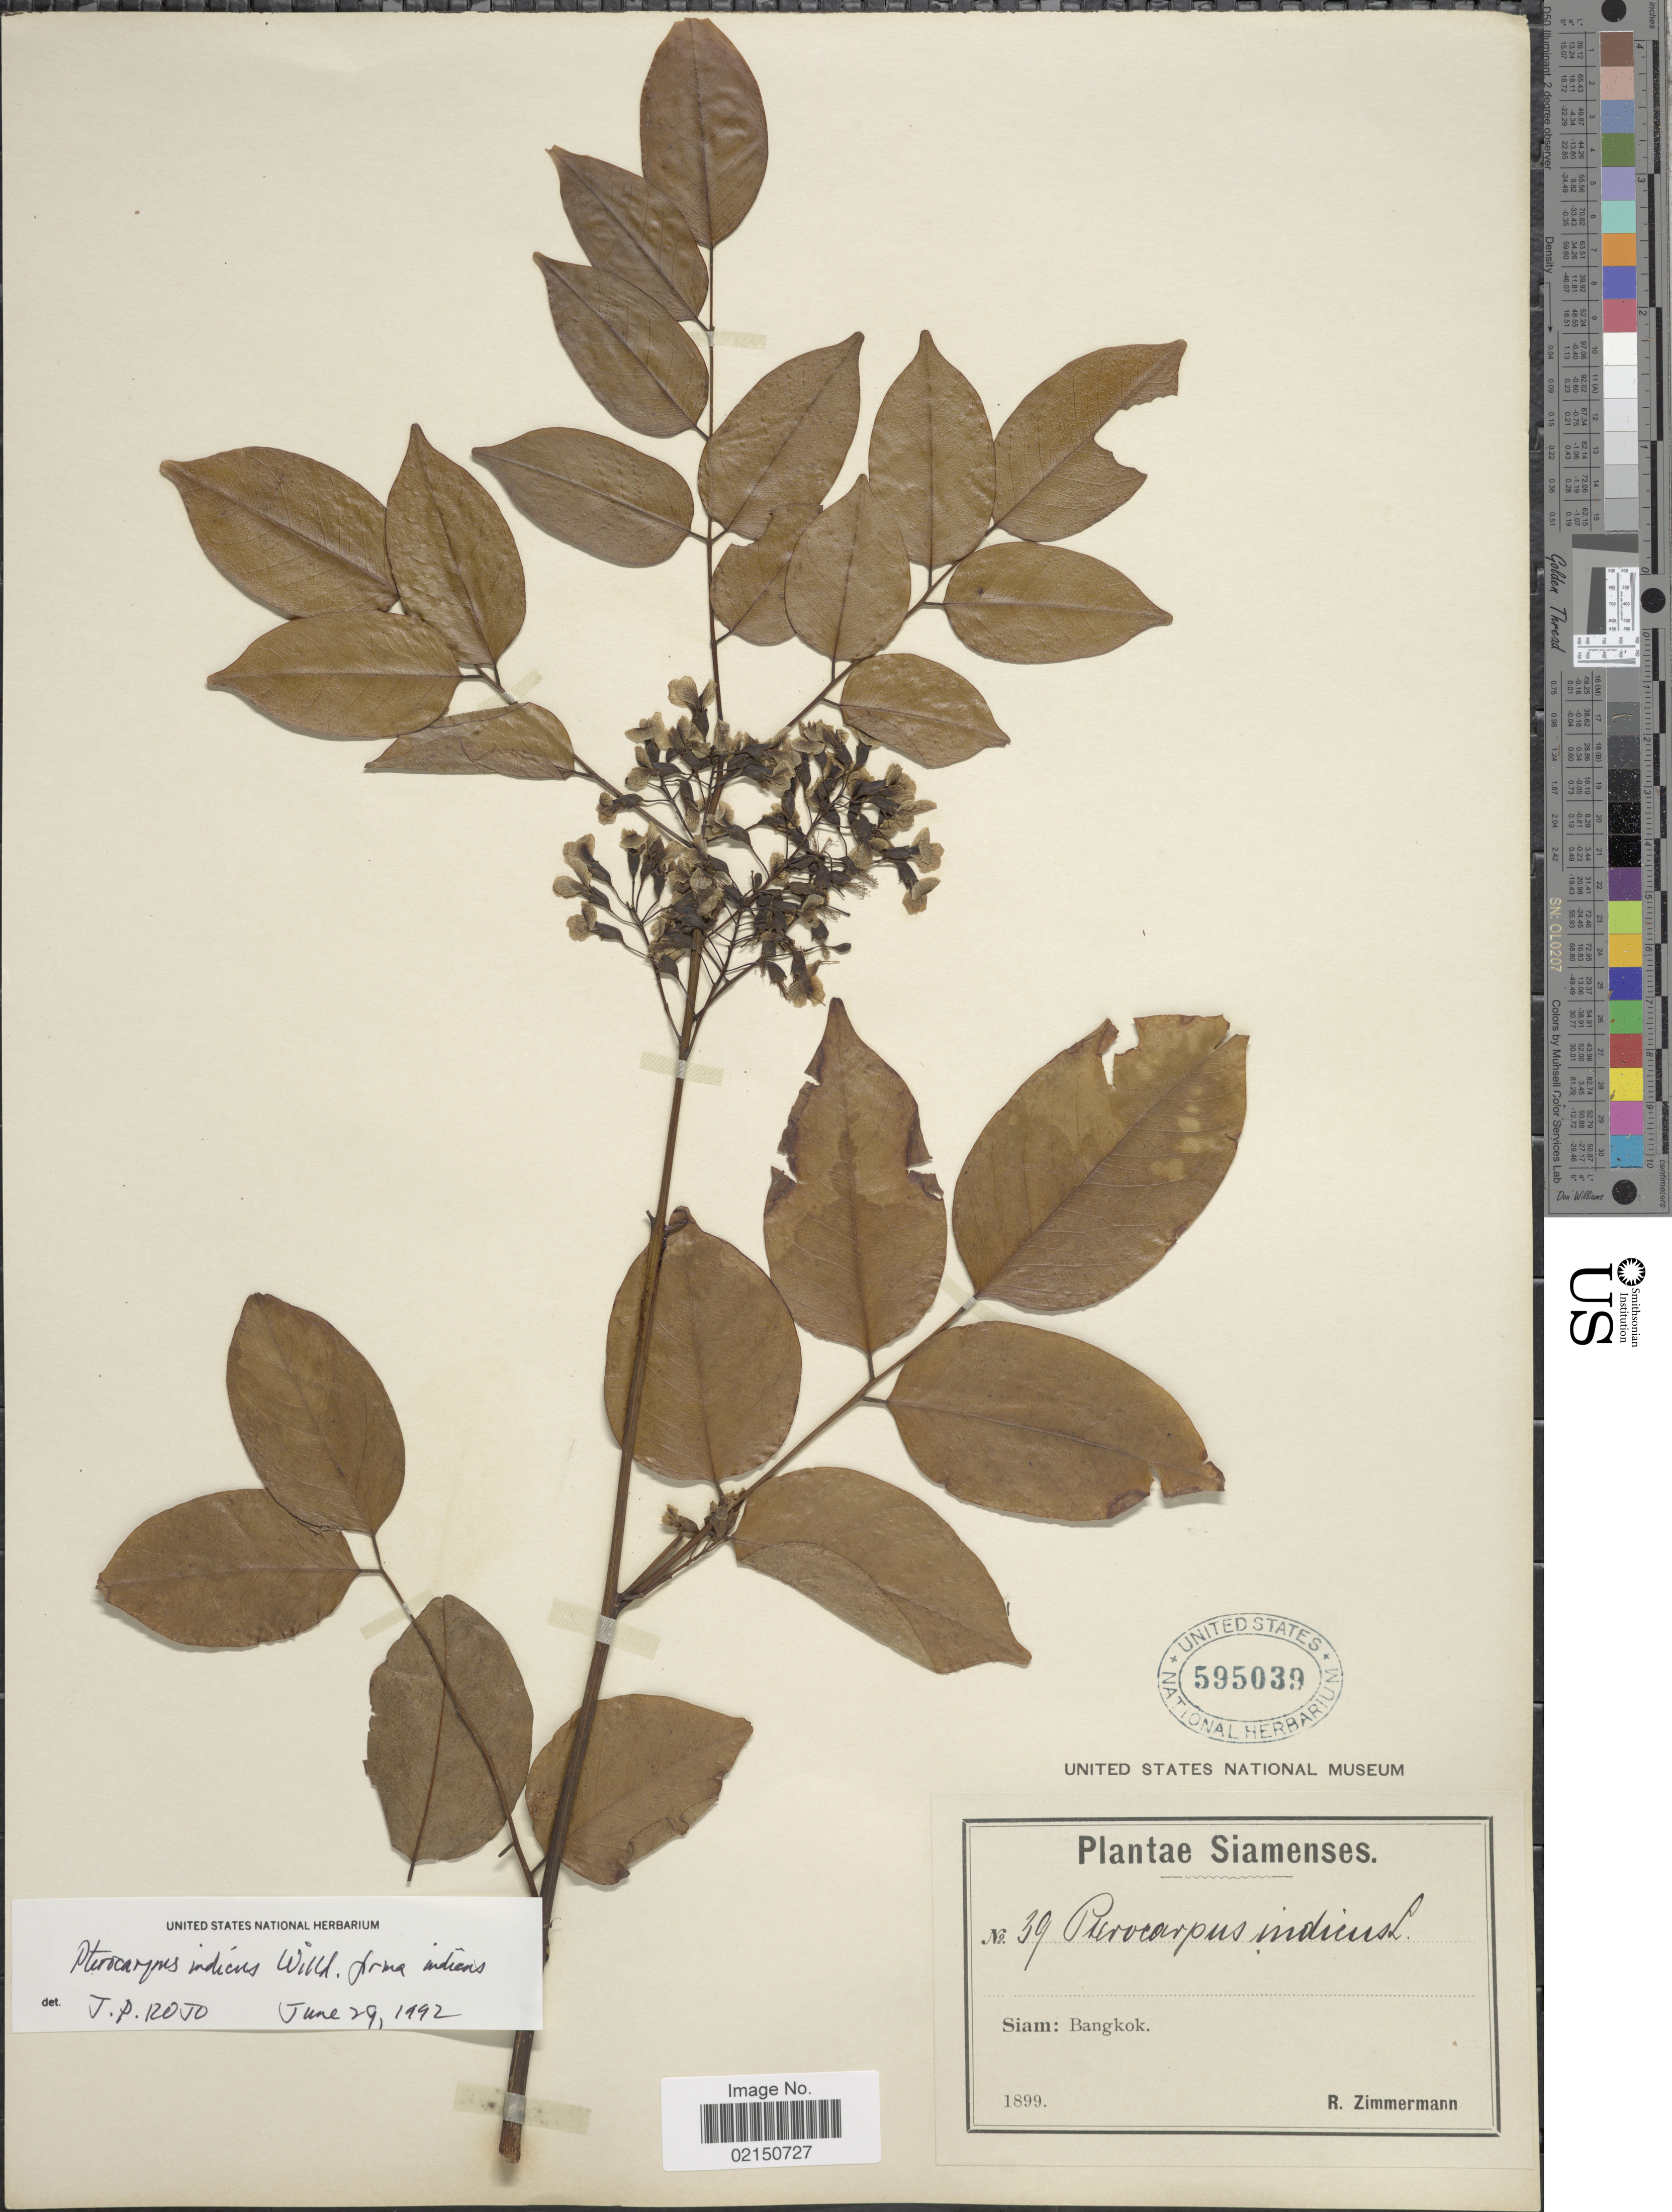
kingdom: Plantae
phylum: Tracheophyta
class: Magnoliopsida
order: Fabales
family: Fabaceae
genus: Pterocarpus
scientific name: Pterocarpus indicus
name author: Willd.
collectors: R. Zimmerman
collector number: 39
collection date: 1899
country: Thailand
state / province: Bangkok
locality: Siam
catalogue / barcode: US 595039